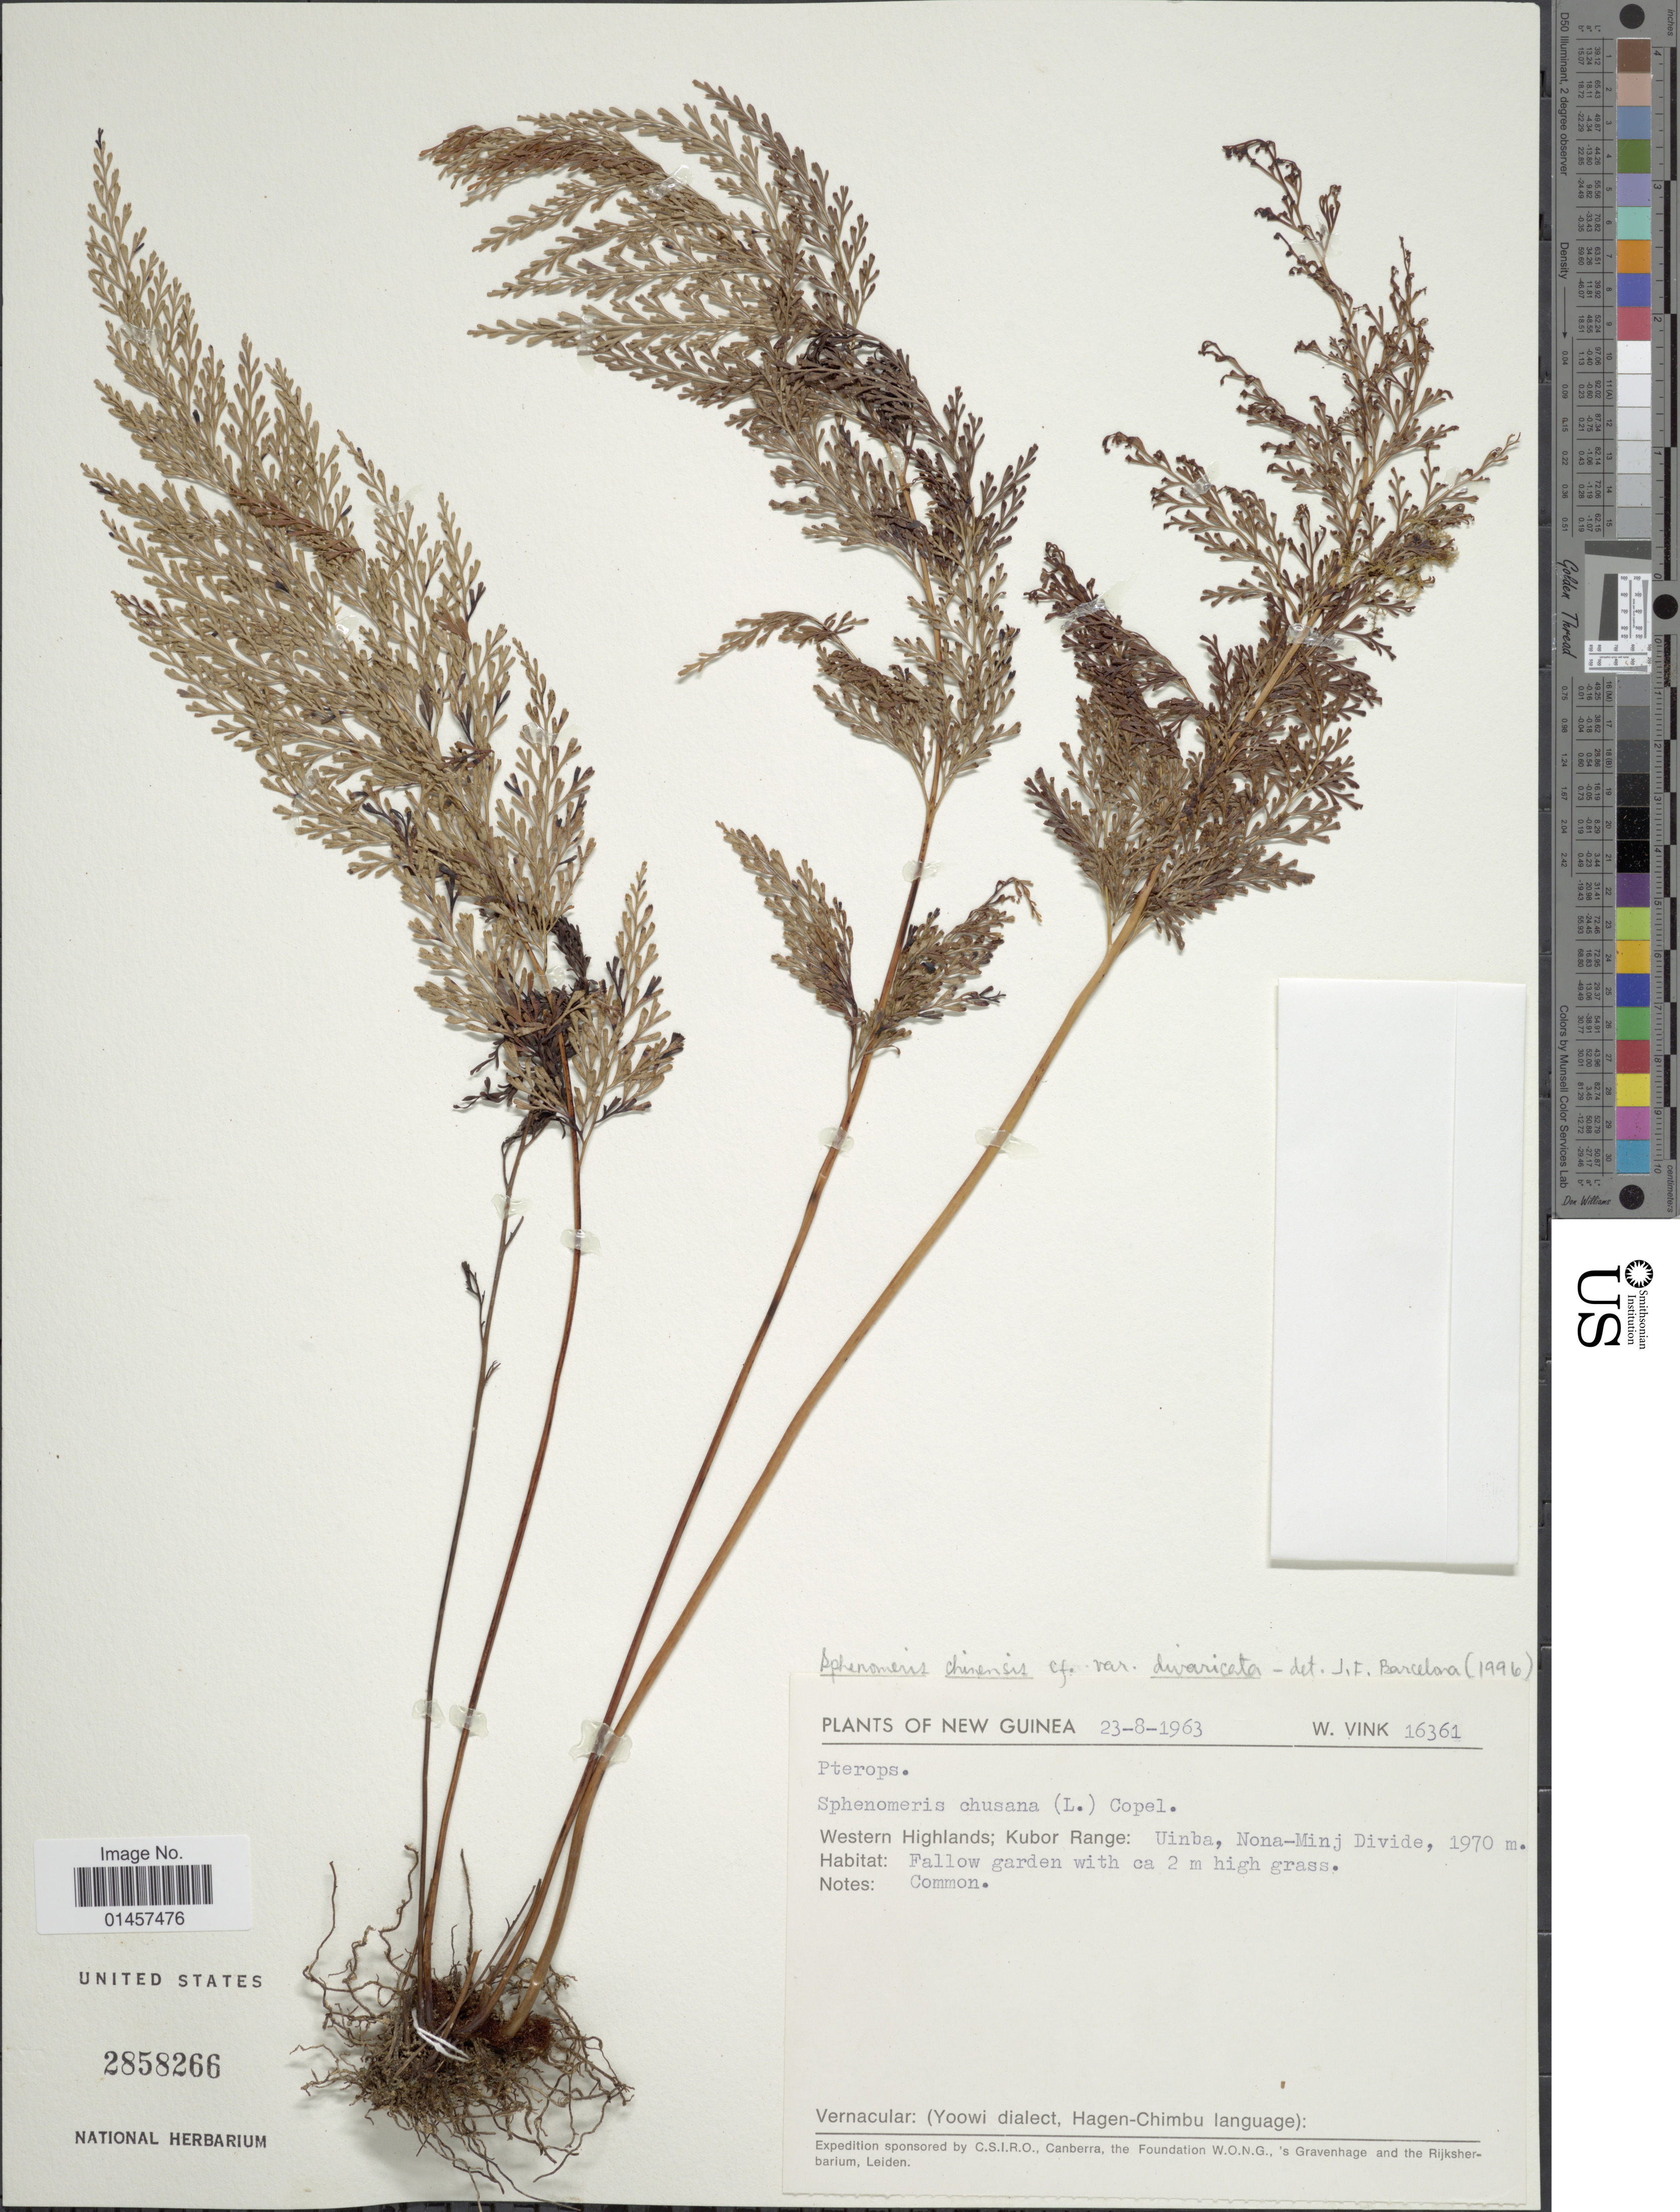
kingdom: Plantae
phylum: Tracheophyta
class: Polypodiopsida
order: Polypodiales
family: Lindsaeaceae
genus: Sphenomeris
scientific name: Sphenomeris chinensis var. divaricata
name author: (Christ) K.U. Kramer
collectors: W. Vink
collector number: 16361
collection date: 1963-08-23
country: Papua New Guinea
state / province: Western Highlands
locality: New Guinea, Western Highlands; Kubor Range: Uinba, Nona-Minj. Divide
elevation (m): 1970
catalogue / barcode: US 2858266